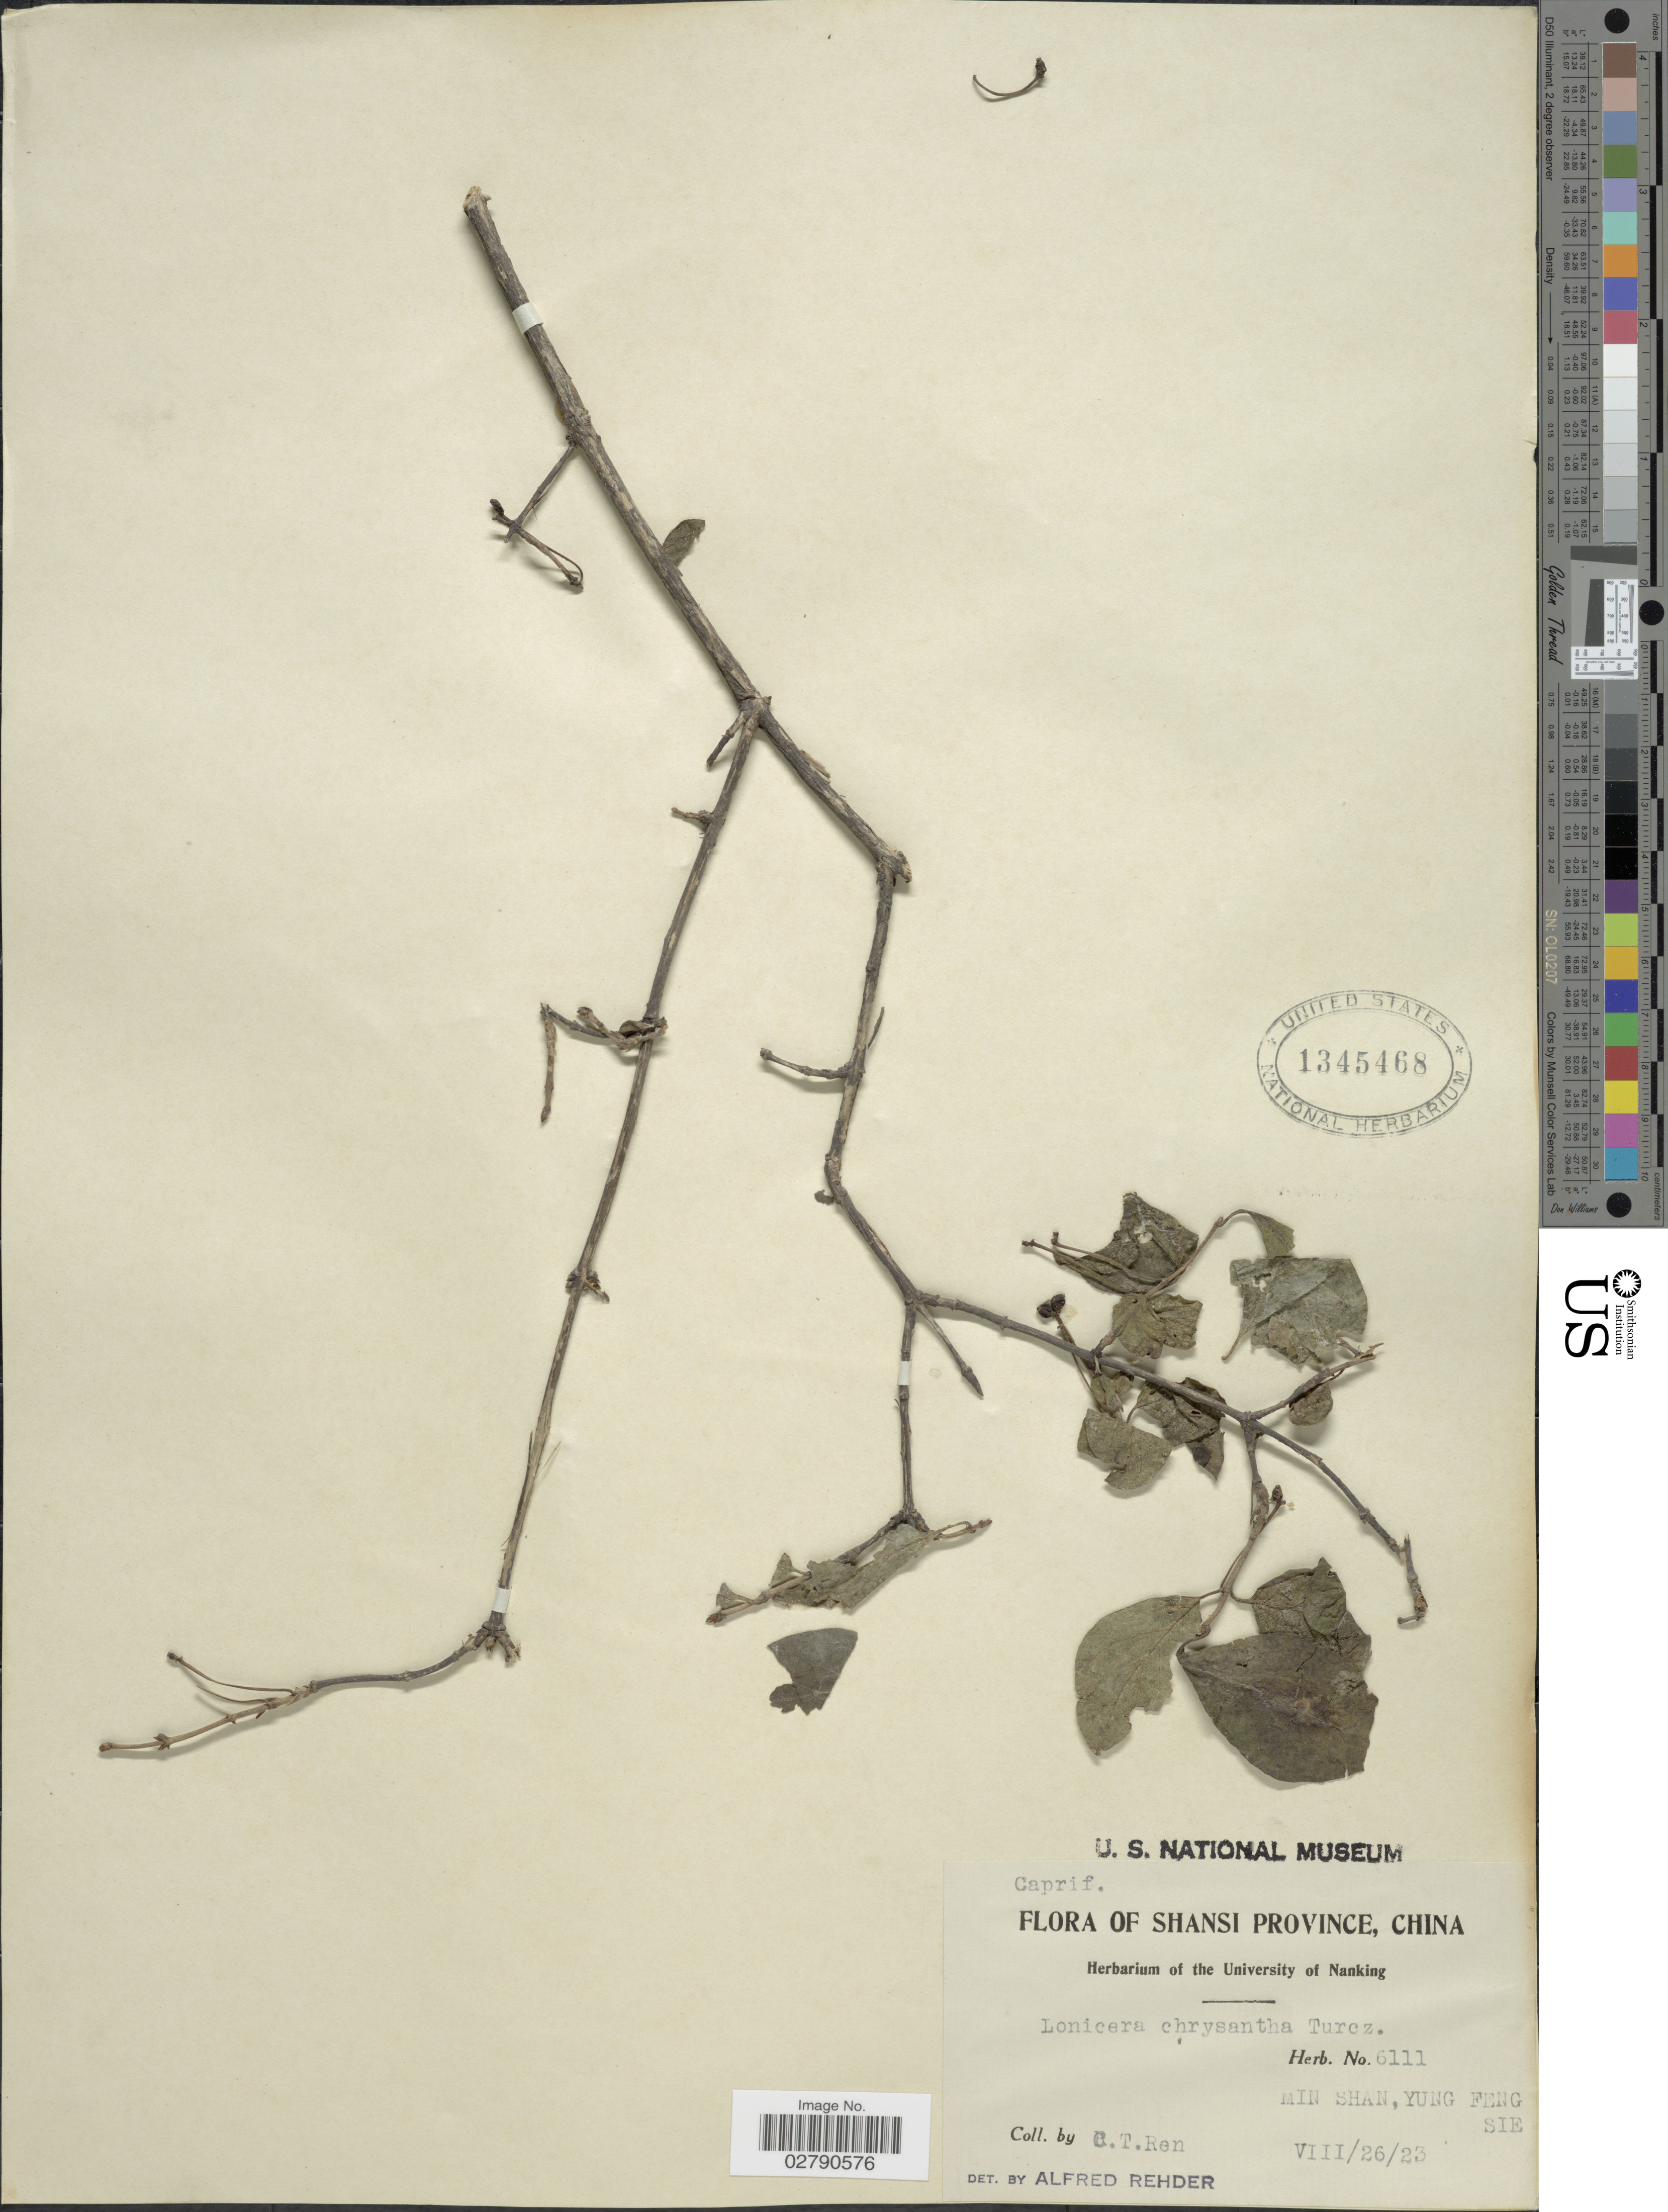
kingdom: Plantae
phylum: Tracheophyta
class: Magnoliopsida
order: Dipsacales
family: Caprifoliaceae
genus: Lonicera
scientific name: Lonicera chrysantha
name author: Turcz. ex Ledeb.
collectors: C. Ren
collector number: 6111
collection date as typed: Transcribed d/m/y: 26/8/23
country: China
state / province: Shanxi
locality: Shanshi Province. Min Shan, Yung Feng Sie.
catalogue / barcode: US 1345468